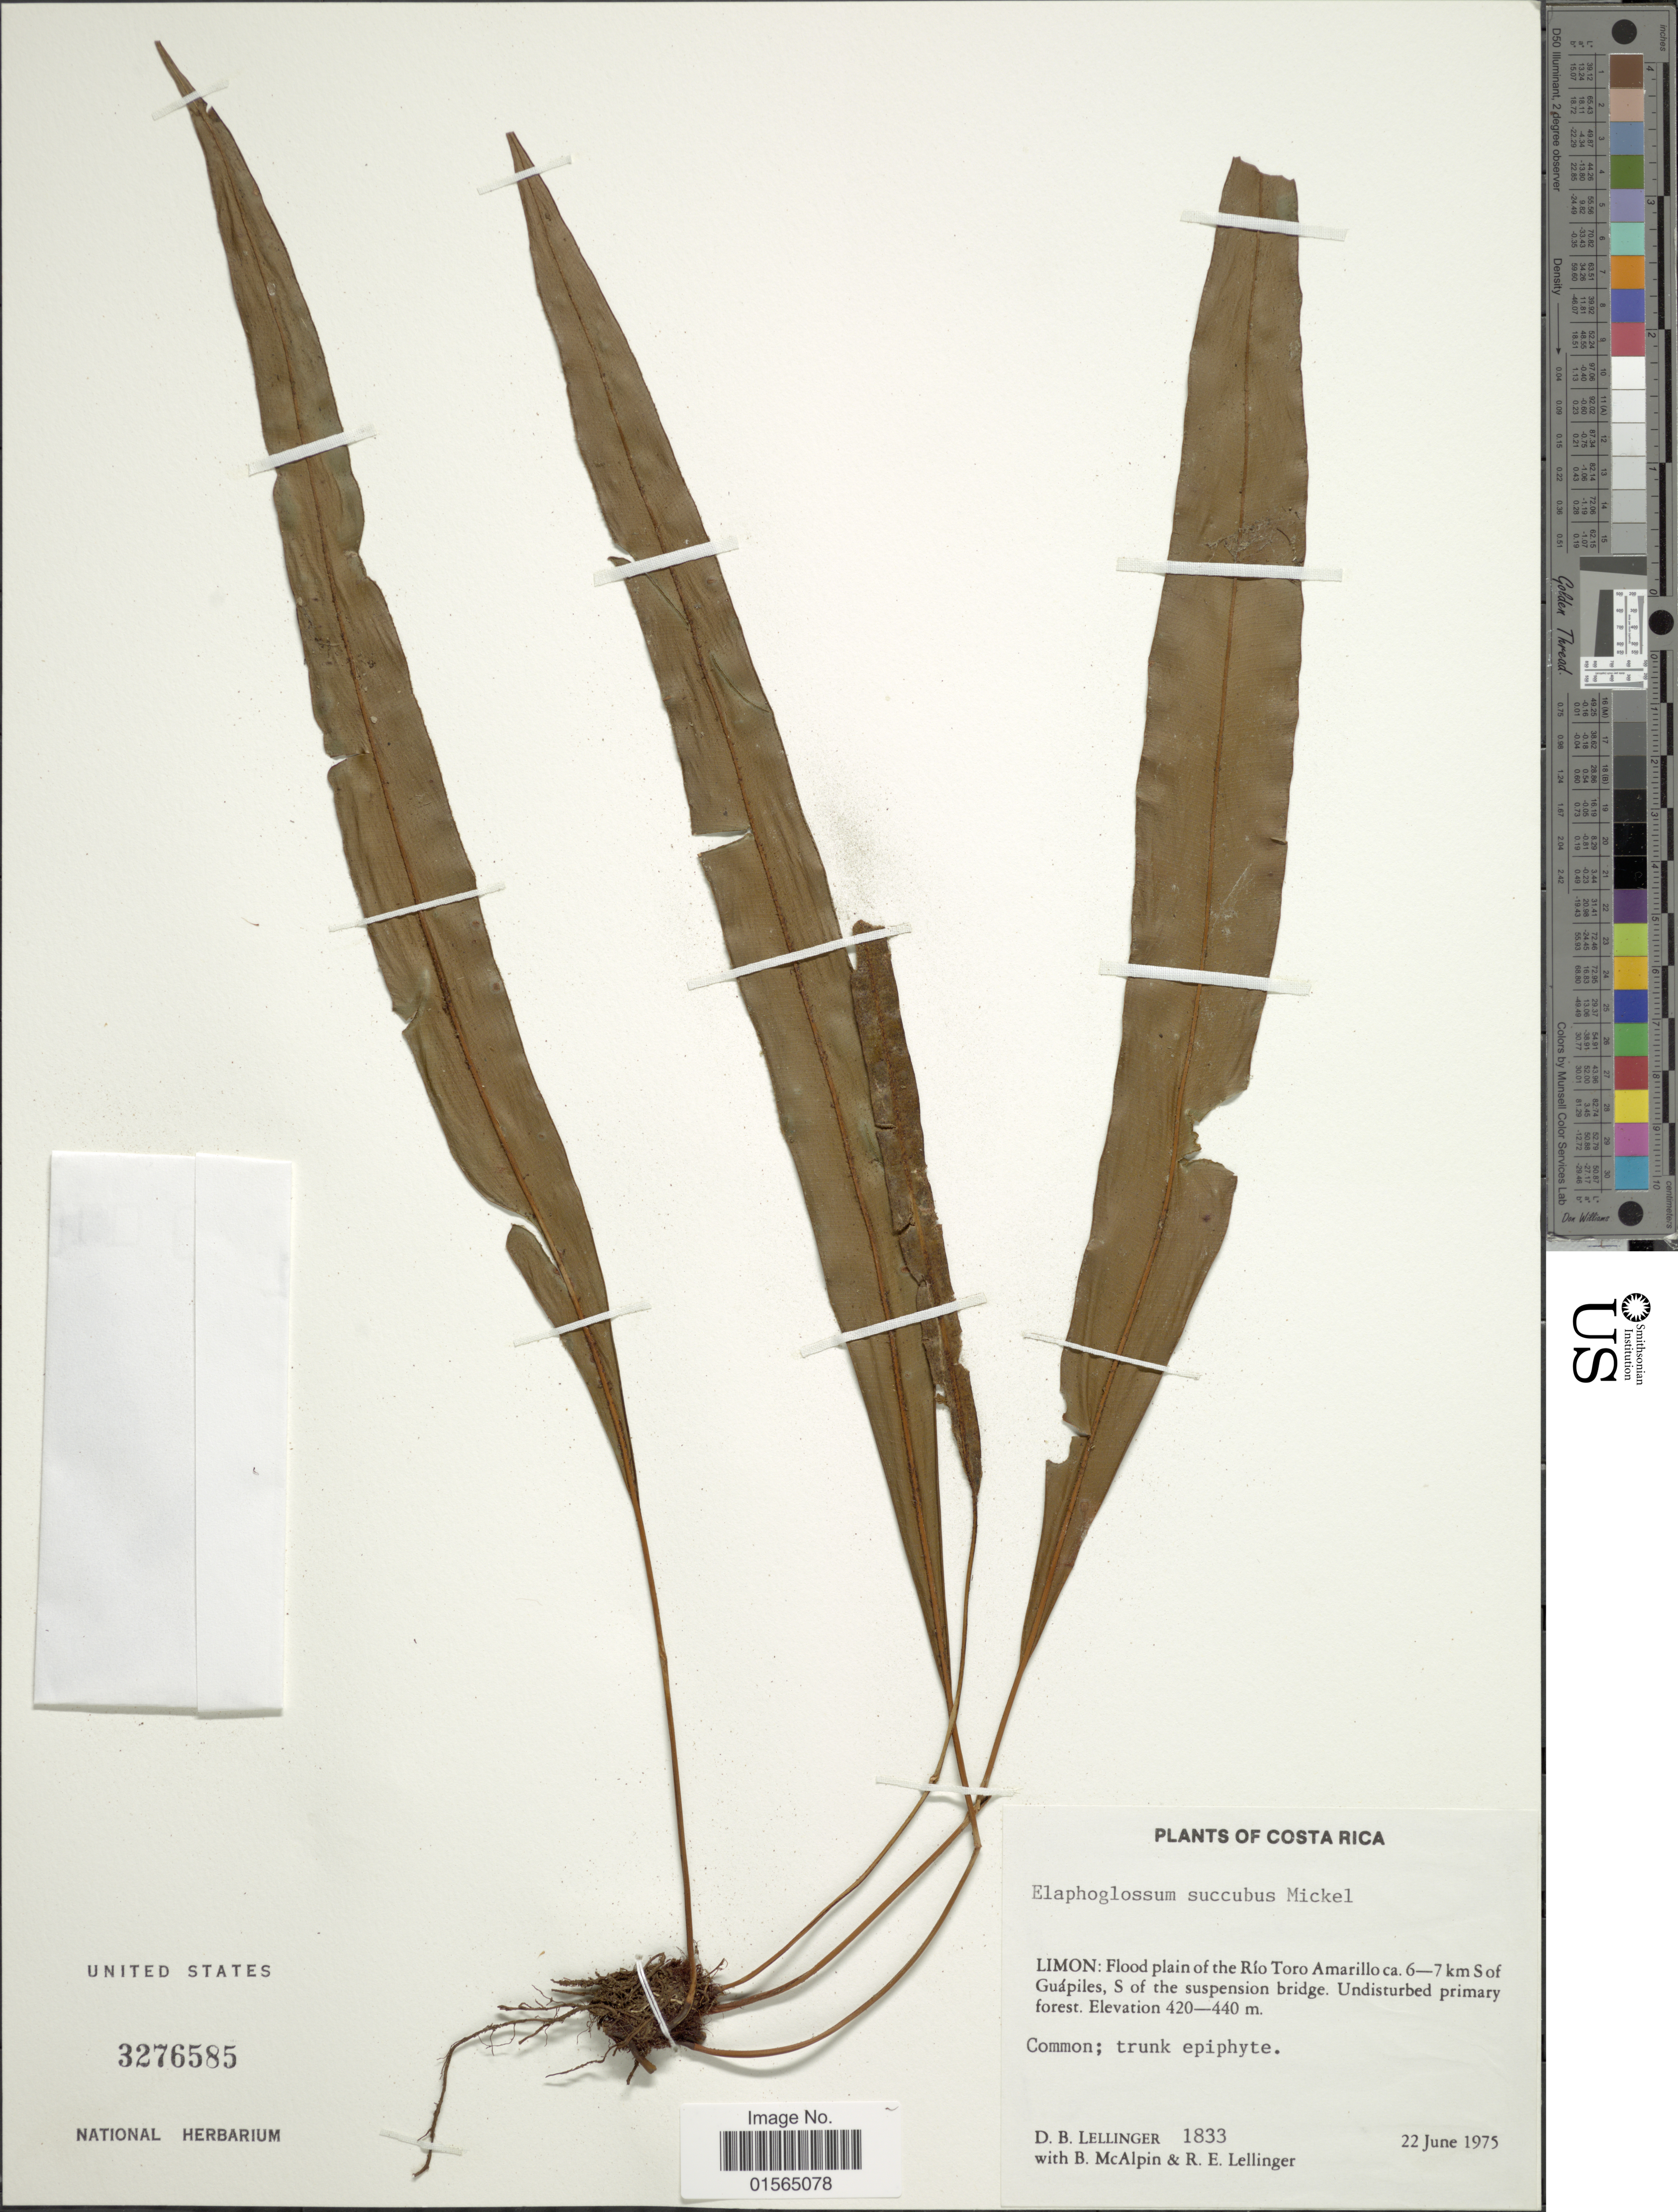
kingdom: Plantae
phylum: Tracheophyta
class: Polypodiopsida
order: Polypodiales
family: Dryopteridaceae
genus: Elaphoglossum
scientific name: Elaphoglossum succubus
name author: Mickel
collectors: D. B. Lellinger, B. McAlpin & R. E. Lellinger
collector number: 1833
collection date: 1975-06-22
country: Costa Rica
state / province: Limón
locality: Flood plain of the Rio Toro Amarillo ca. 6-7 km S of Guapiles, S of the suspension bridge. Undistrubed primary forest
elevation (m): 420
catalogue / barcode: US 3276585